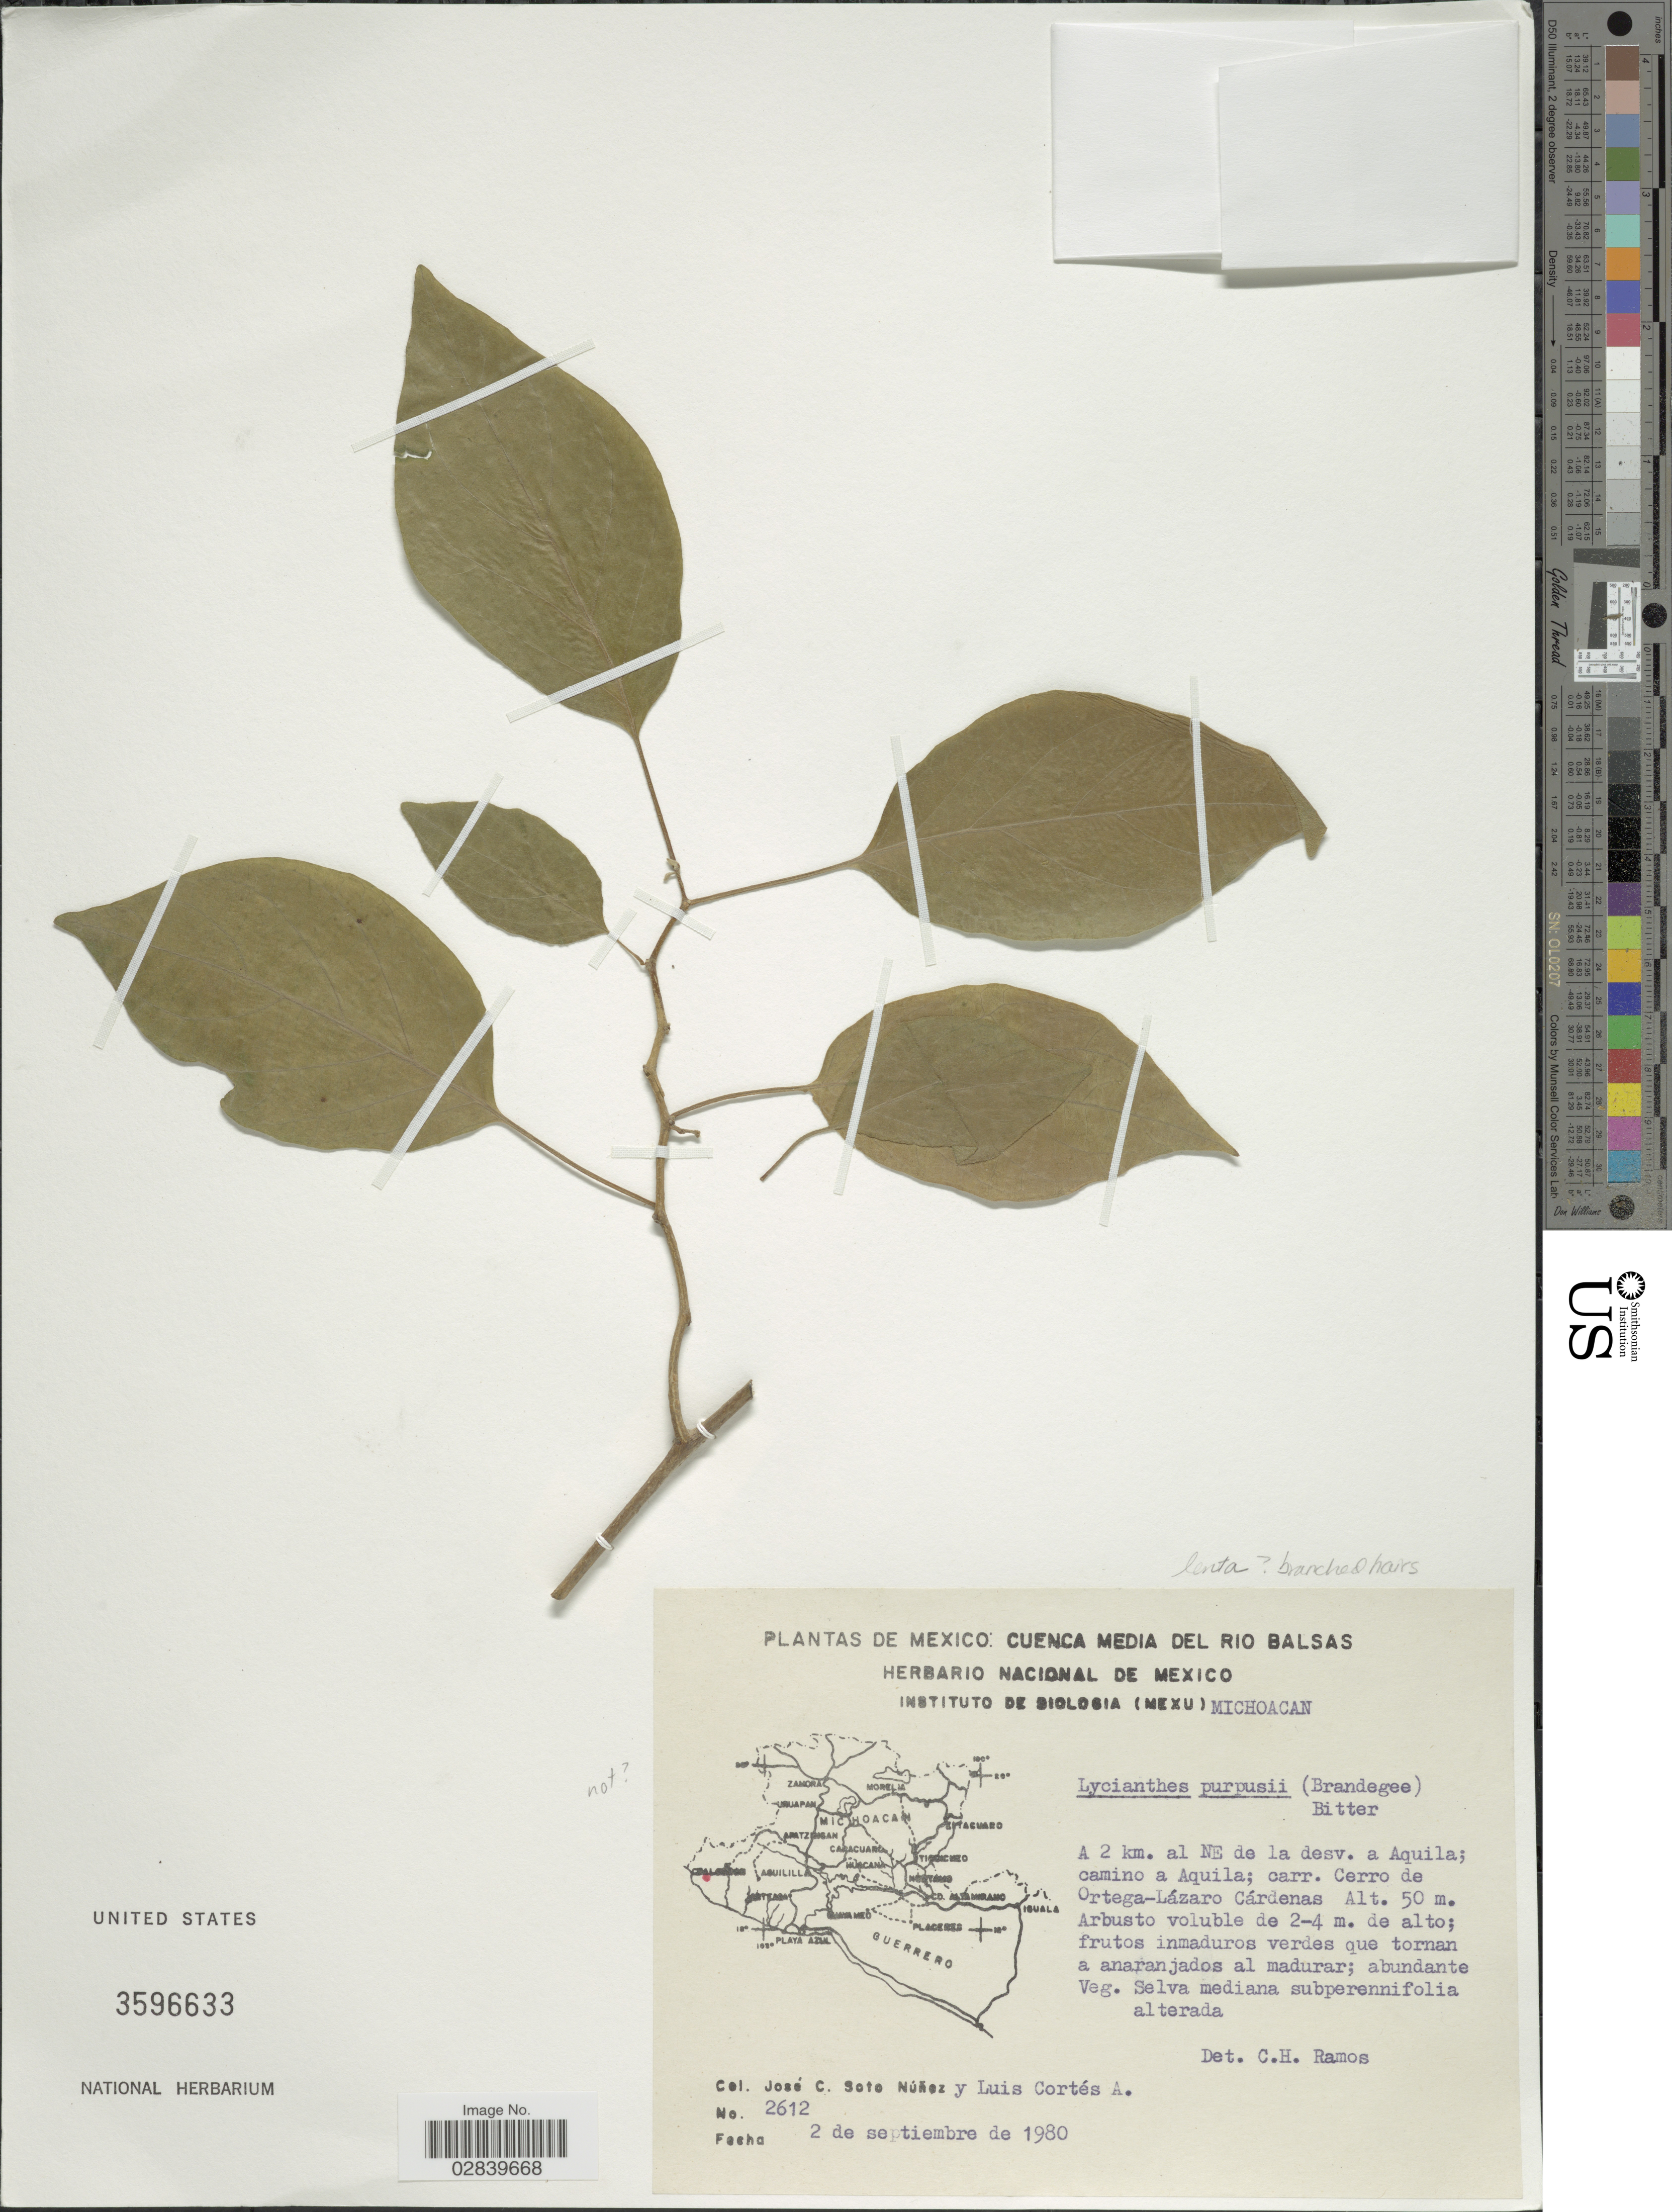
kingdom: Plantae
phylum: Tracheophyta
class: Magnoliopsida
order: Solanales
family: Solanaceae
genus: Lycianthes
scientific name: Lycianthes sp.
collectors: J. Soto & L. Cortes-A.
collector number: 2612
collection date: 1980-09-02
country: Mexico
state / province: Michoacán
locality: Cuenca Media Del Rio Balsas. A 2 km. al Ne de la desv. a Aquila; camino a Aquila; carr. Cerro de Ortega-Lázaro Cárdenas.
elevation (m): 50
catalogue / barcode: US 3596633